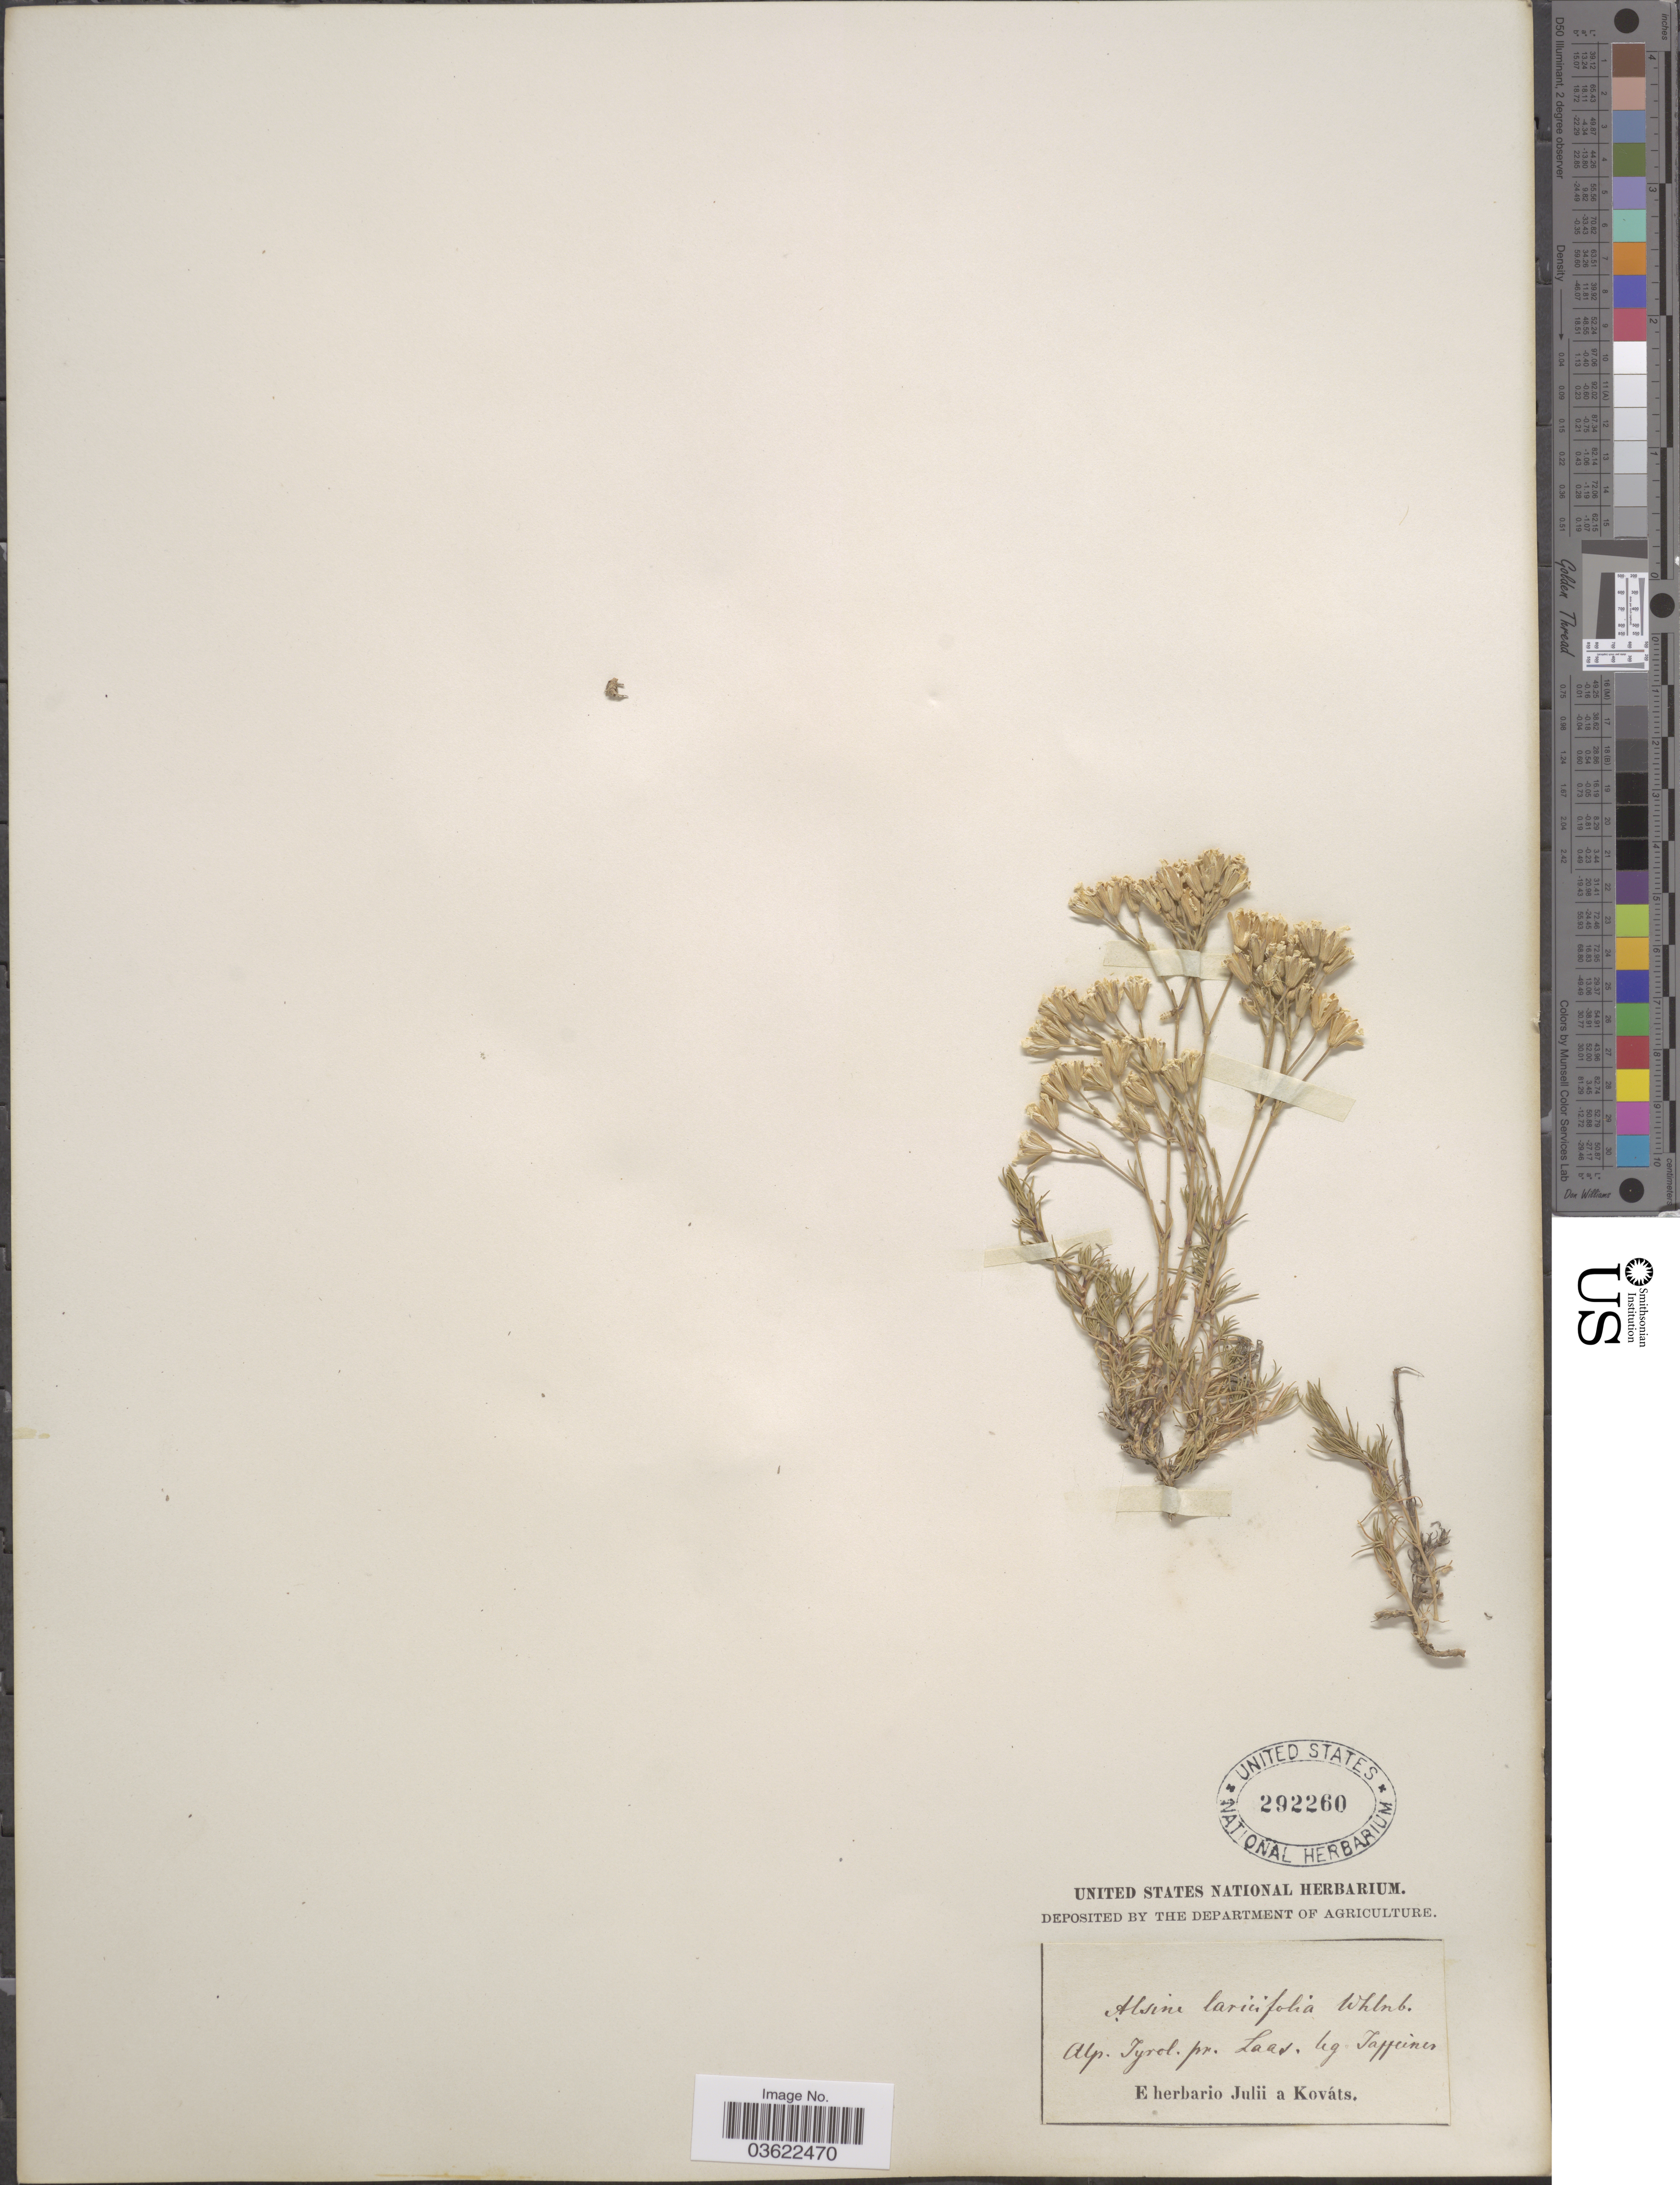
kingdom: Plantae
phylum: Tracheophyta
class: Magnoliopsida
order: Caryophyllales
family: Caryophyllaceae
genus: Cherleria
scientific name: Cherleria laricifolia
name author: (L.) Iamonico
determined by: Strong, Mark T., (BOT), Smithsonian Institution - National Museum of Natural History (UNITED STATES)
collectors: Tappeines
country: Italy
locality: Alp. Tyrol. pr. Laas.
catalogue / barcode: US 292260